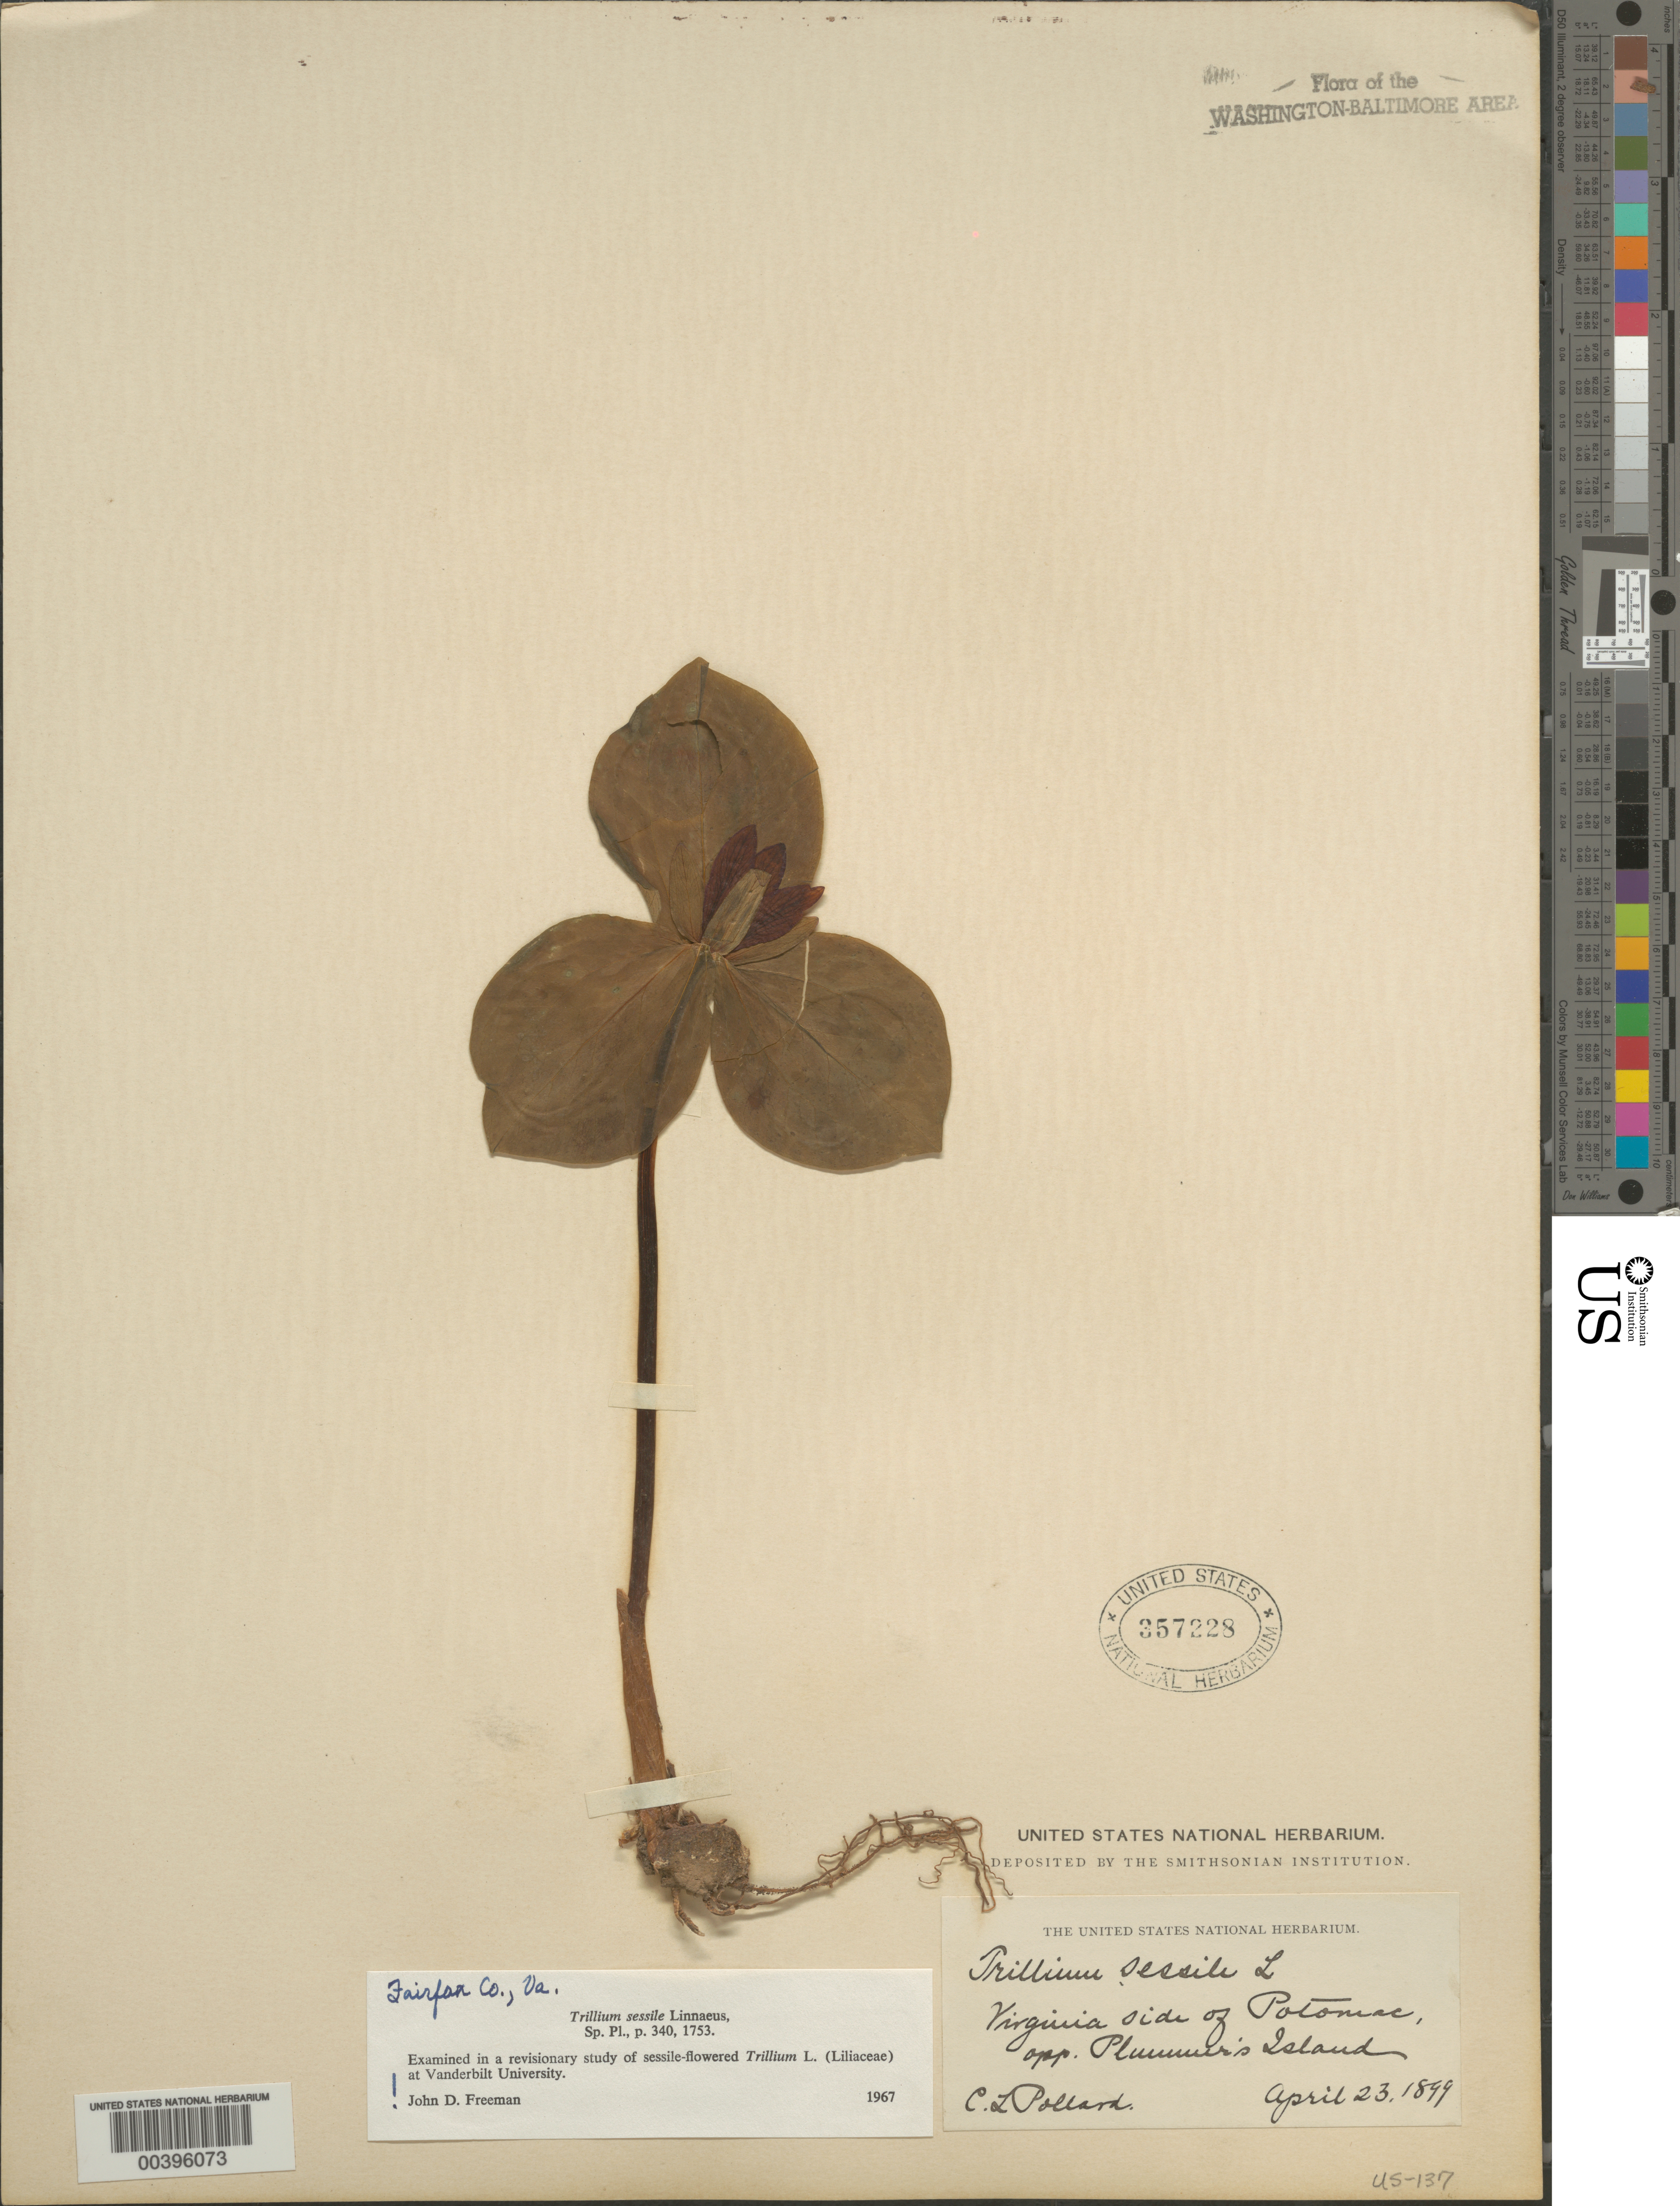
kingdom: Plantae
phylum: Tracheophyta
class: Liliopsida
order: Liliales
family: Melanthiaceae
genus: Trillium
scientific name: Trillium sessile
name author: L.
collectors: C. L. Pollard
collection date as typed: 23 Apr 1899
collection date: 1899-04-23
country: United States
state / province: Virginia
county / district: Fairfax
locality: Potomac River Banks, opposite Plummers Island C. & O. Canal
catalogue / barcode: US 357228